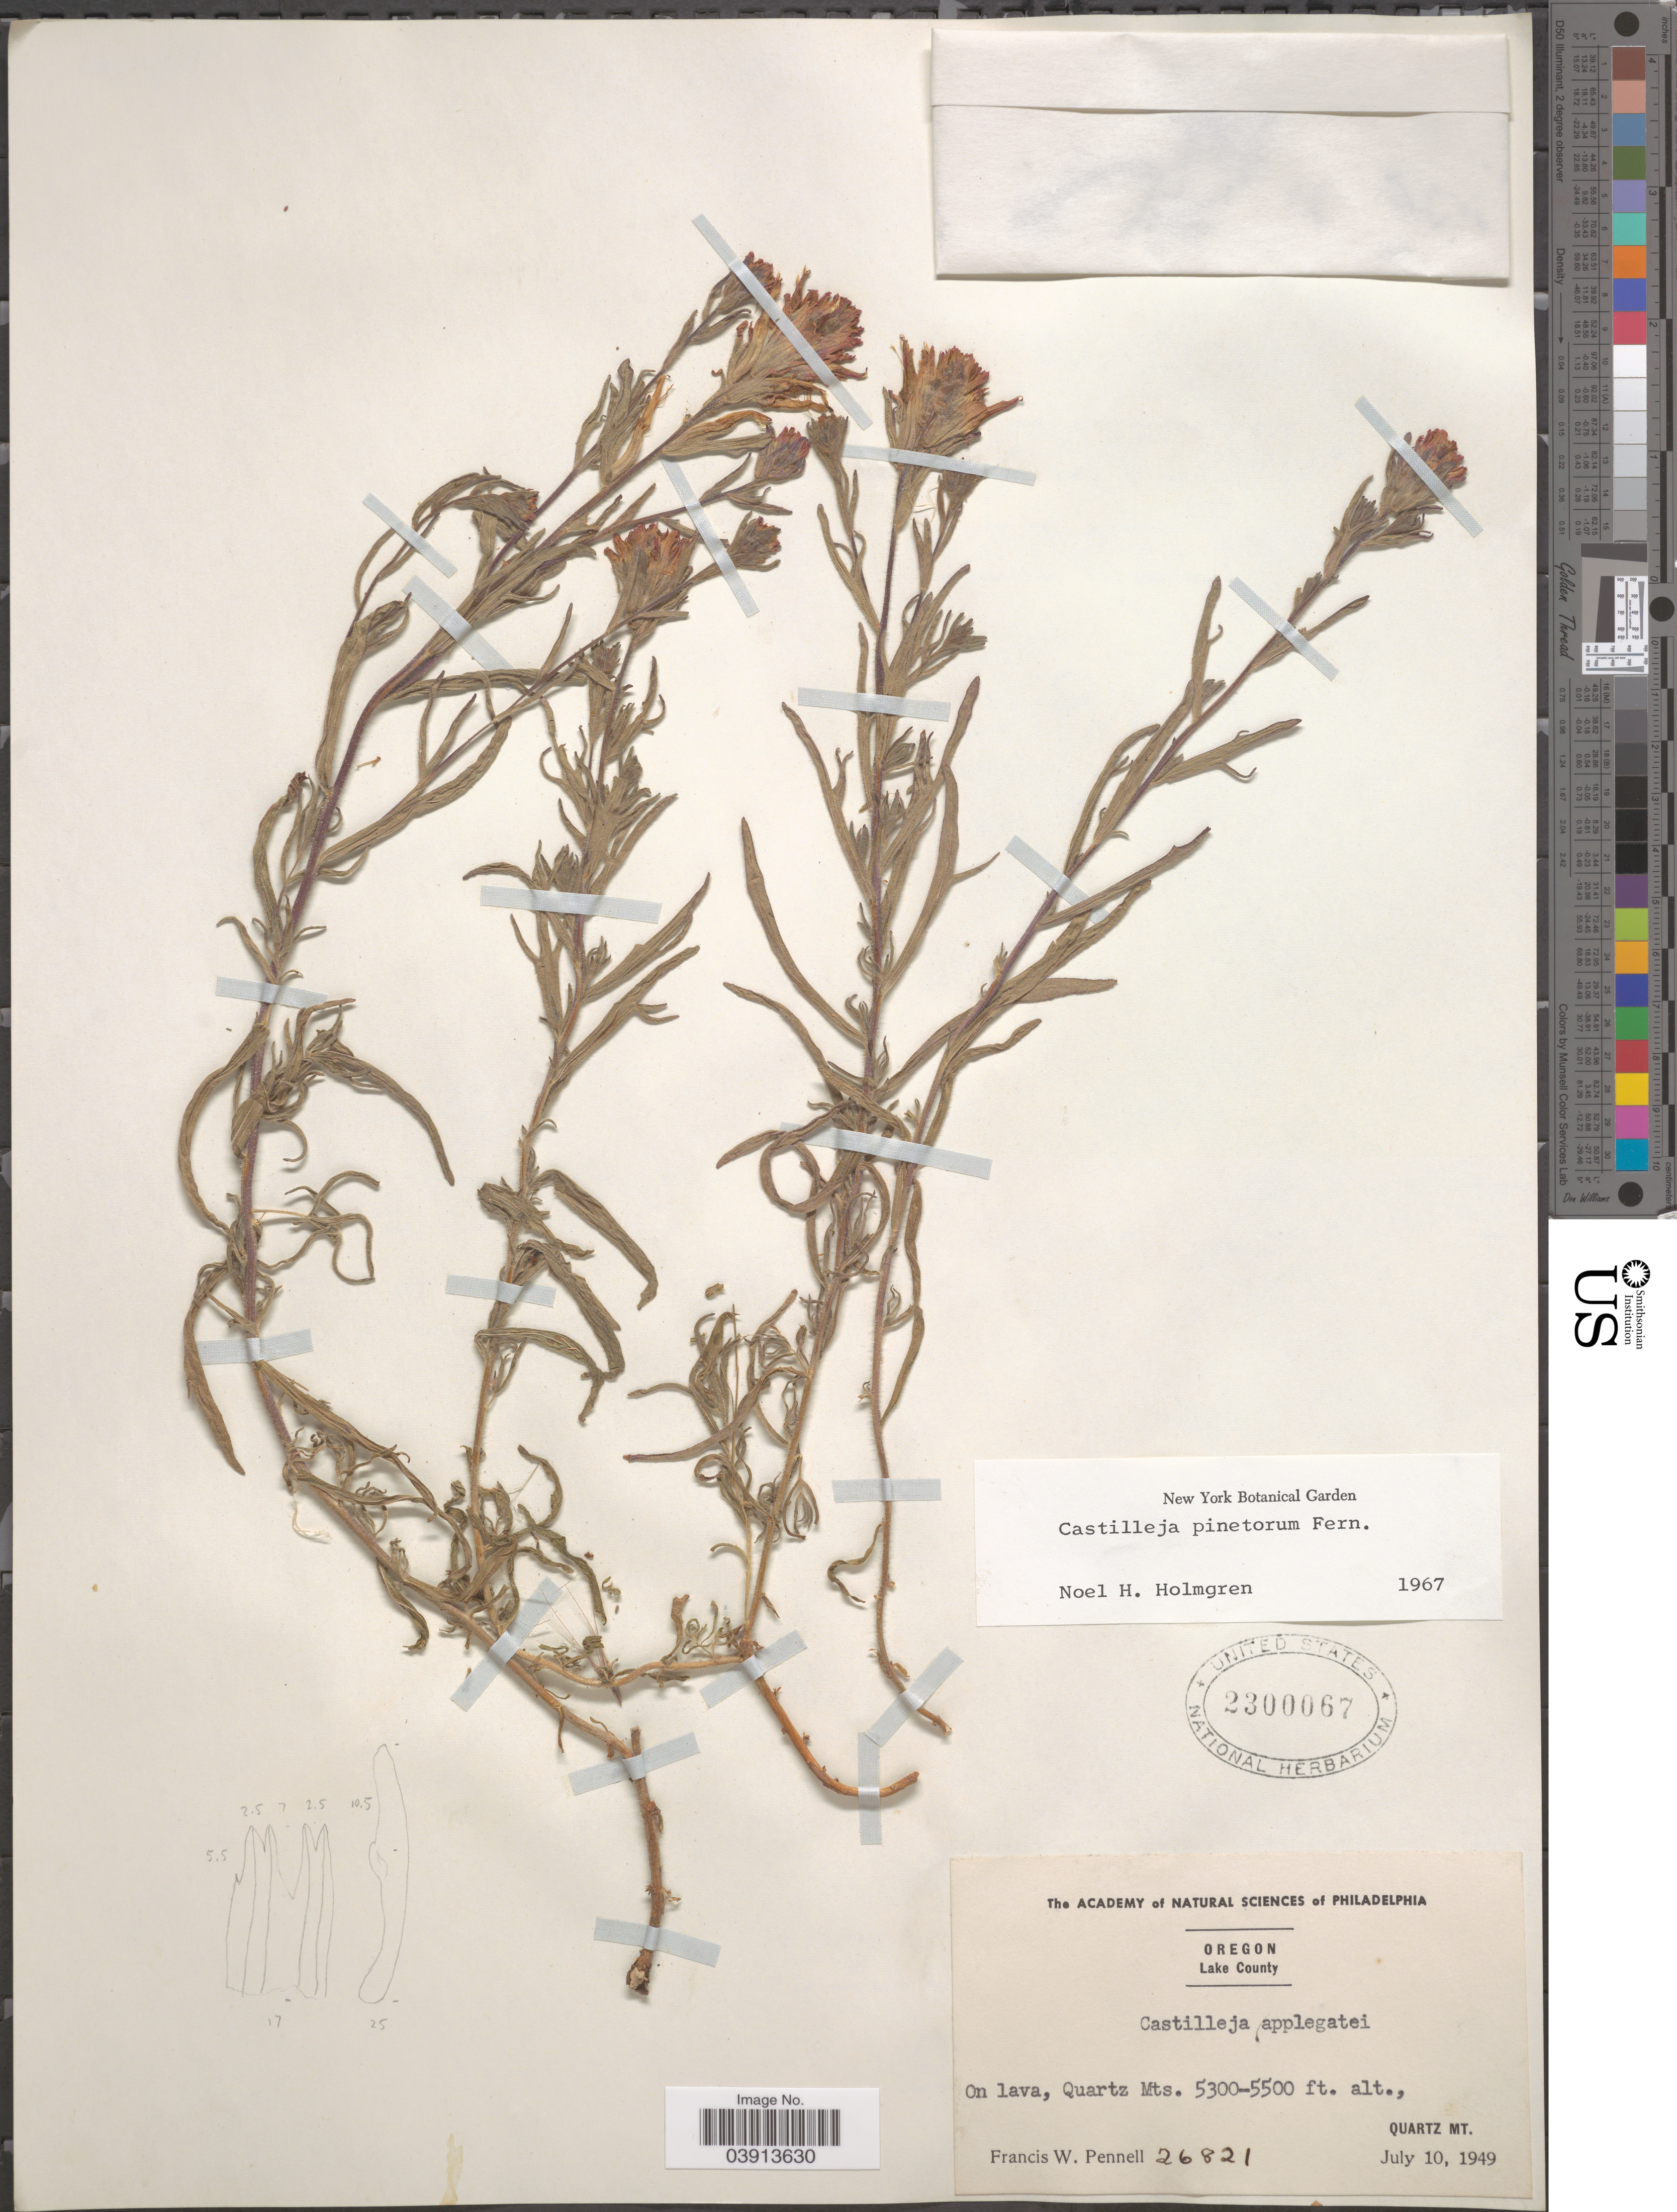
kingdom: Plantae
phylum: Tracheophyta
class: Magnoliopsida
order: Lamiales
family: Orobanchaceae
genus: Castilleja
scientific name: Castilleja pinetorum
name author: Fernald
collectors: F. W. Pennell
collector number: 26821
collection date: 1949-07-10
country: United States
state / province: Oregon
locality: Lake County. On lava, Quartz Mts.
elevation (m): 1615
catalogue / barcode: US 2300067